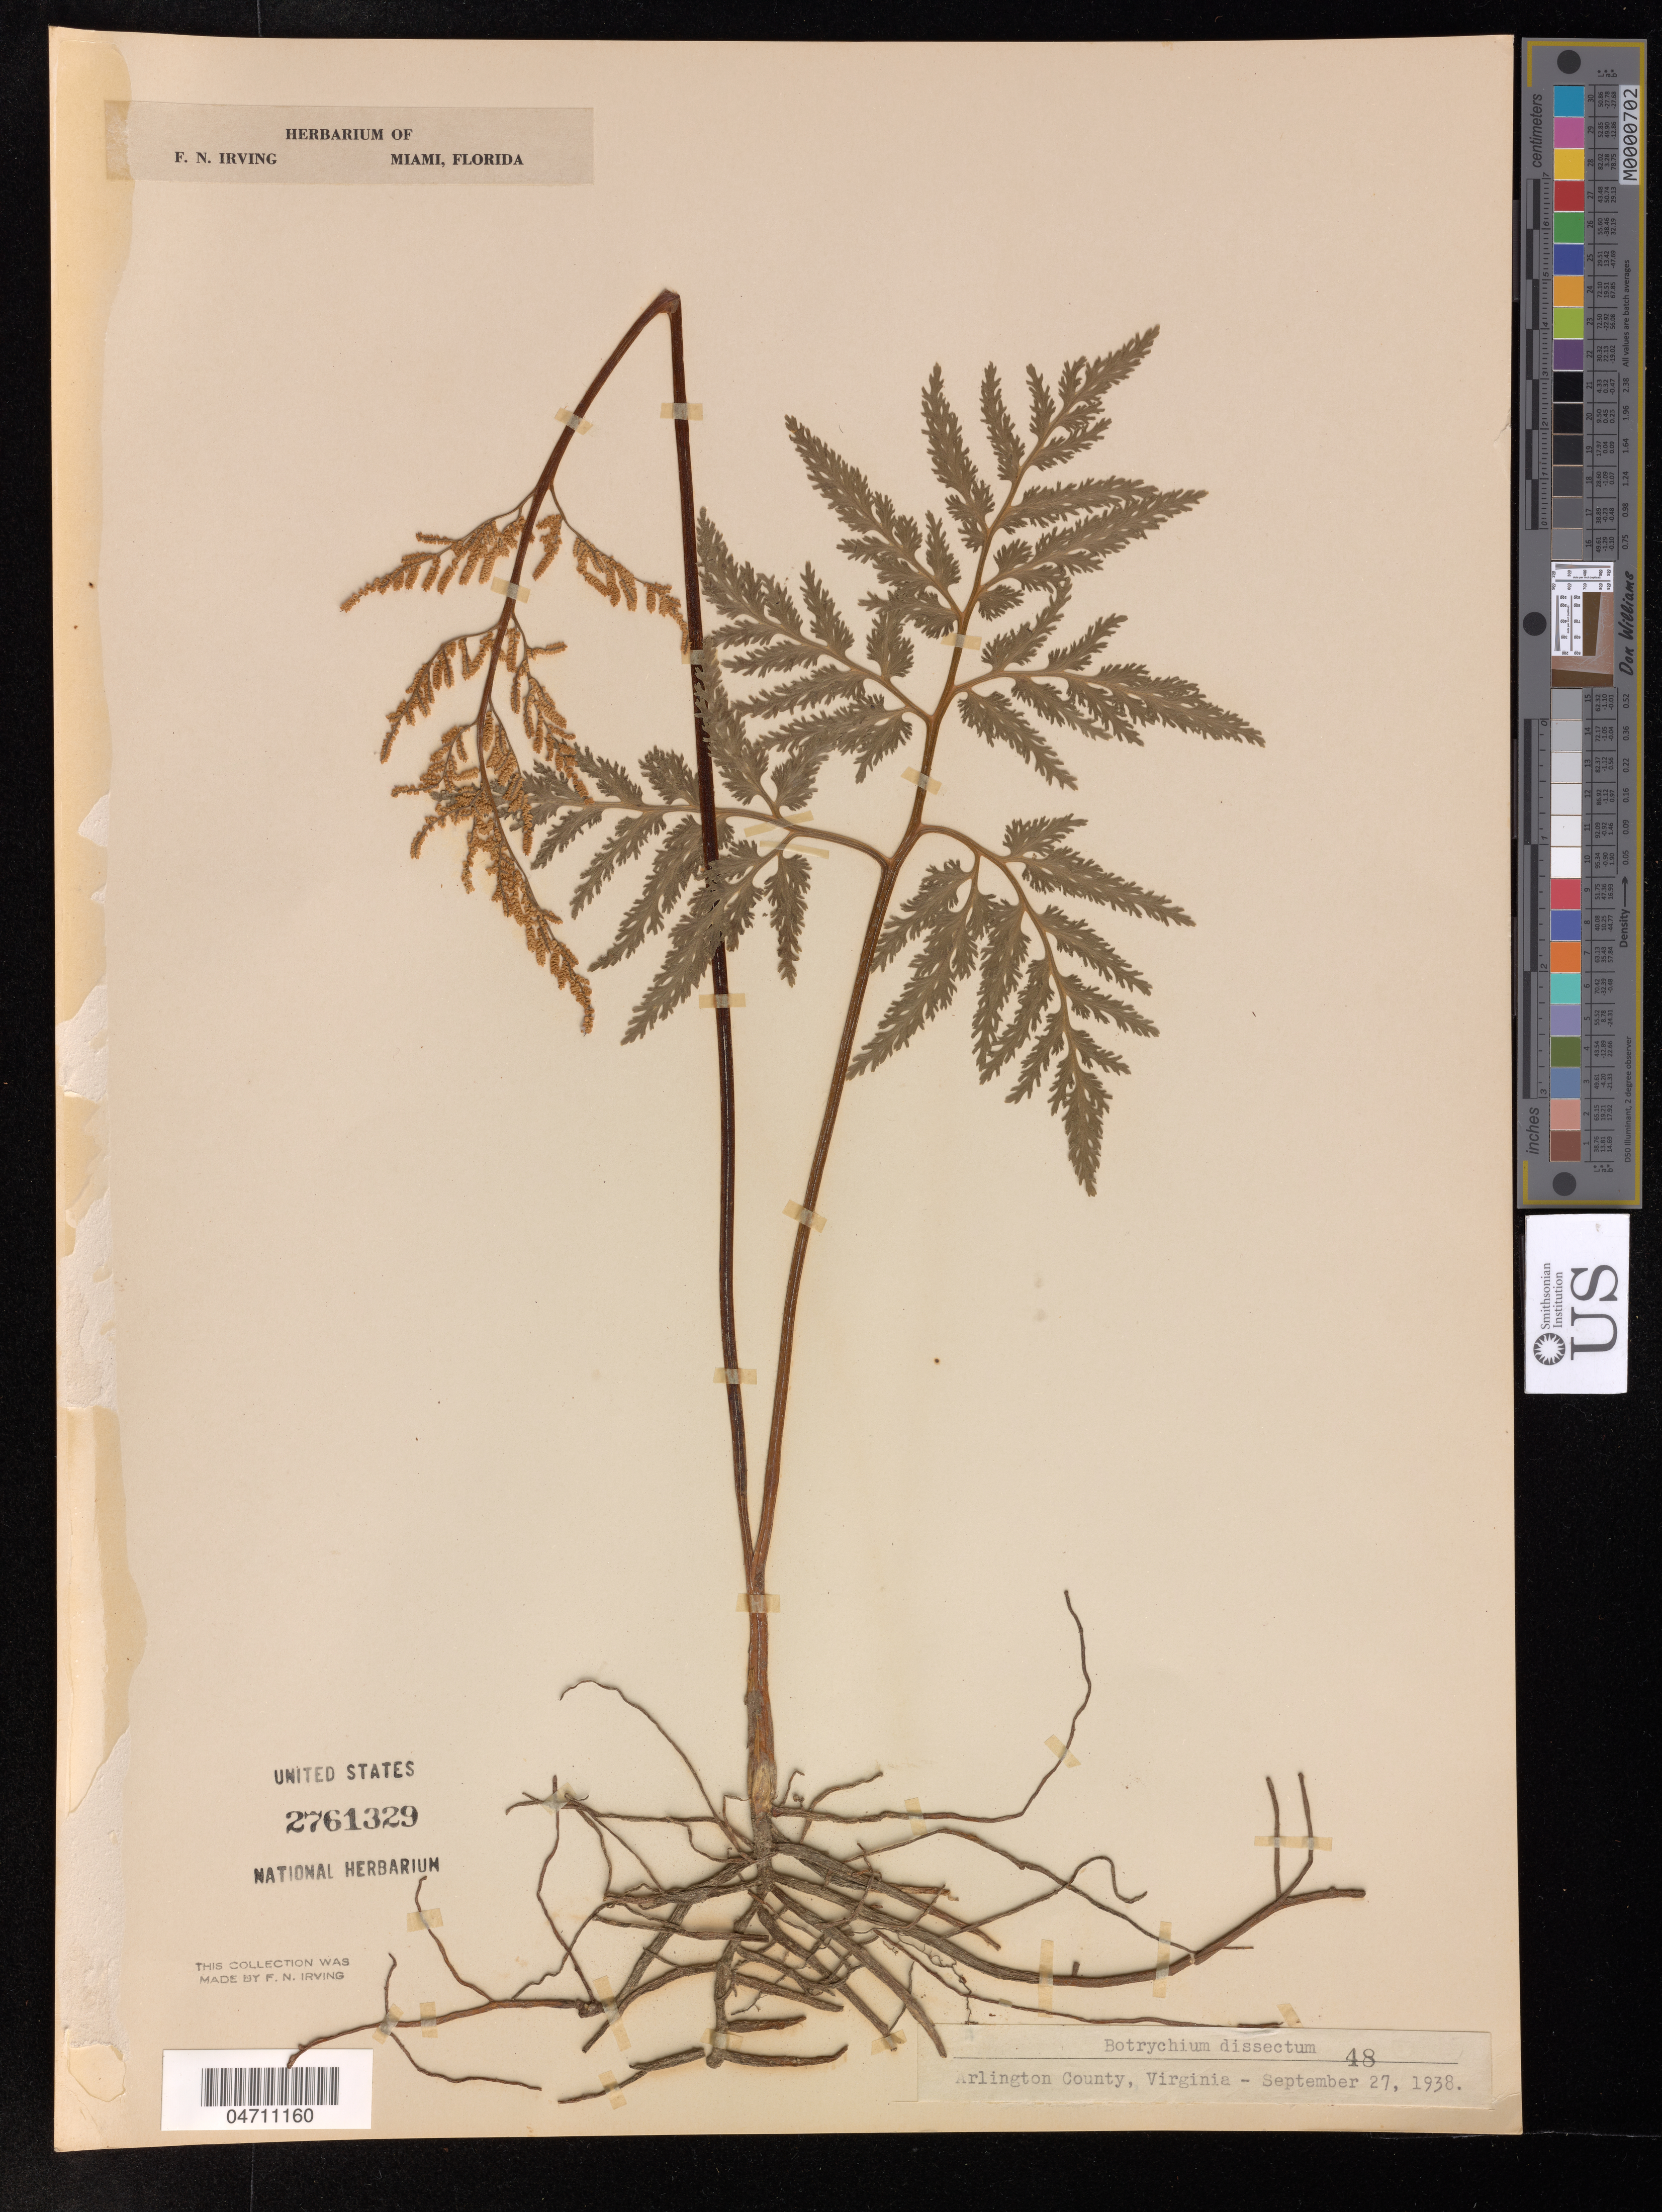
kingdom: Plantae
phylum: Tracheophyta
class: Polypodiopsida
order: Ophioglossales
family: Ophioglossaceae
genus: Botrychium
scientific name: Botrychium dissectum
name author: Spreng.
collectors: F. Irving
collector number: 48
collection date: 1938-09-27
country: United States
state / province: Virginia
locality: Arlington County.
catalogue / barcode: US 2761329